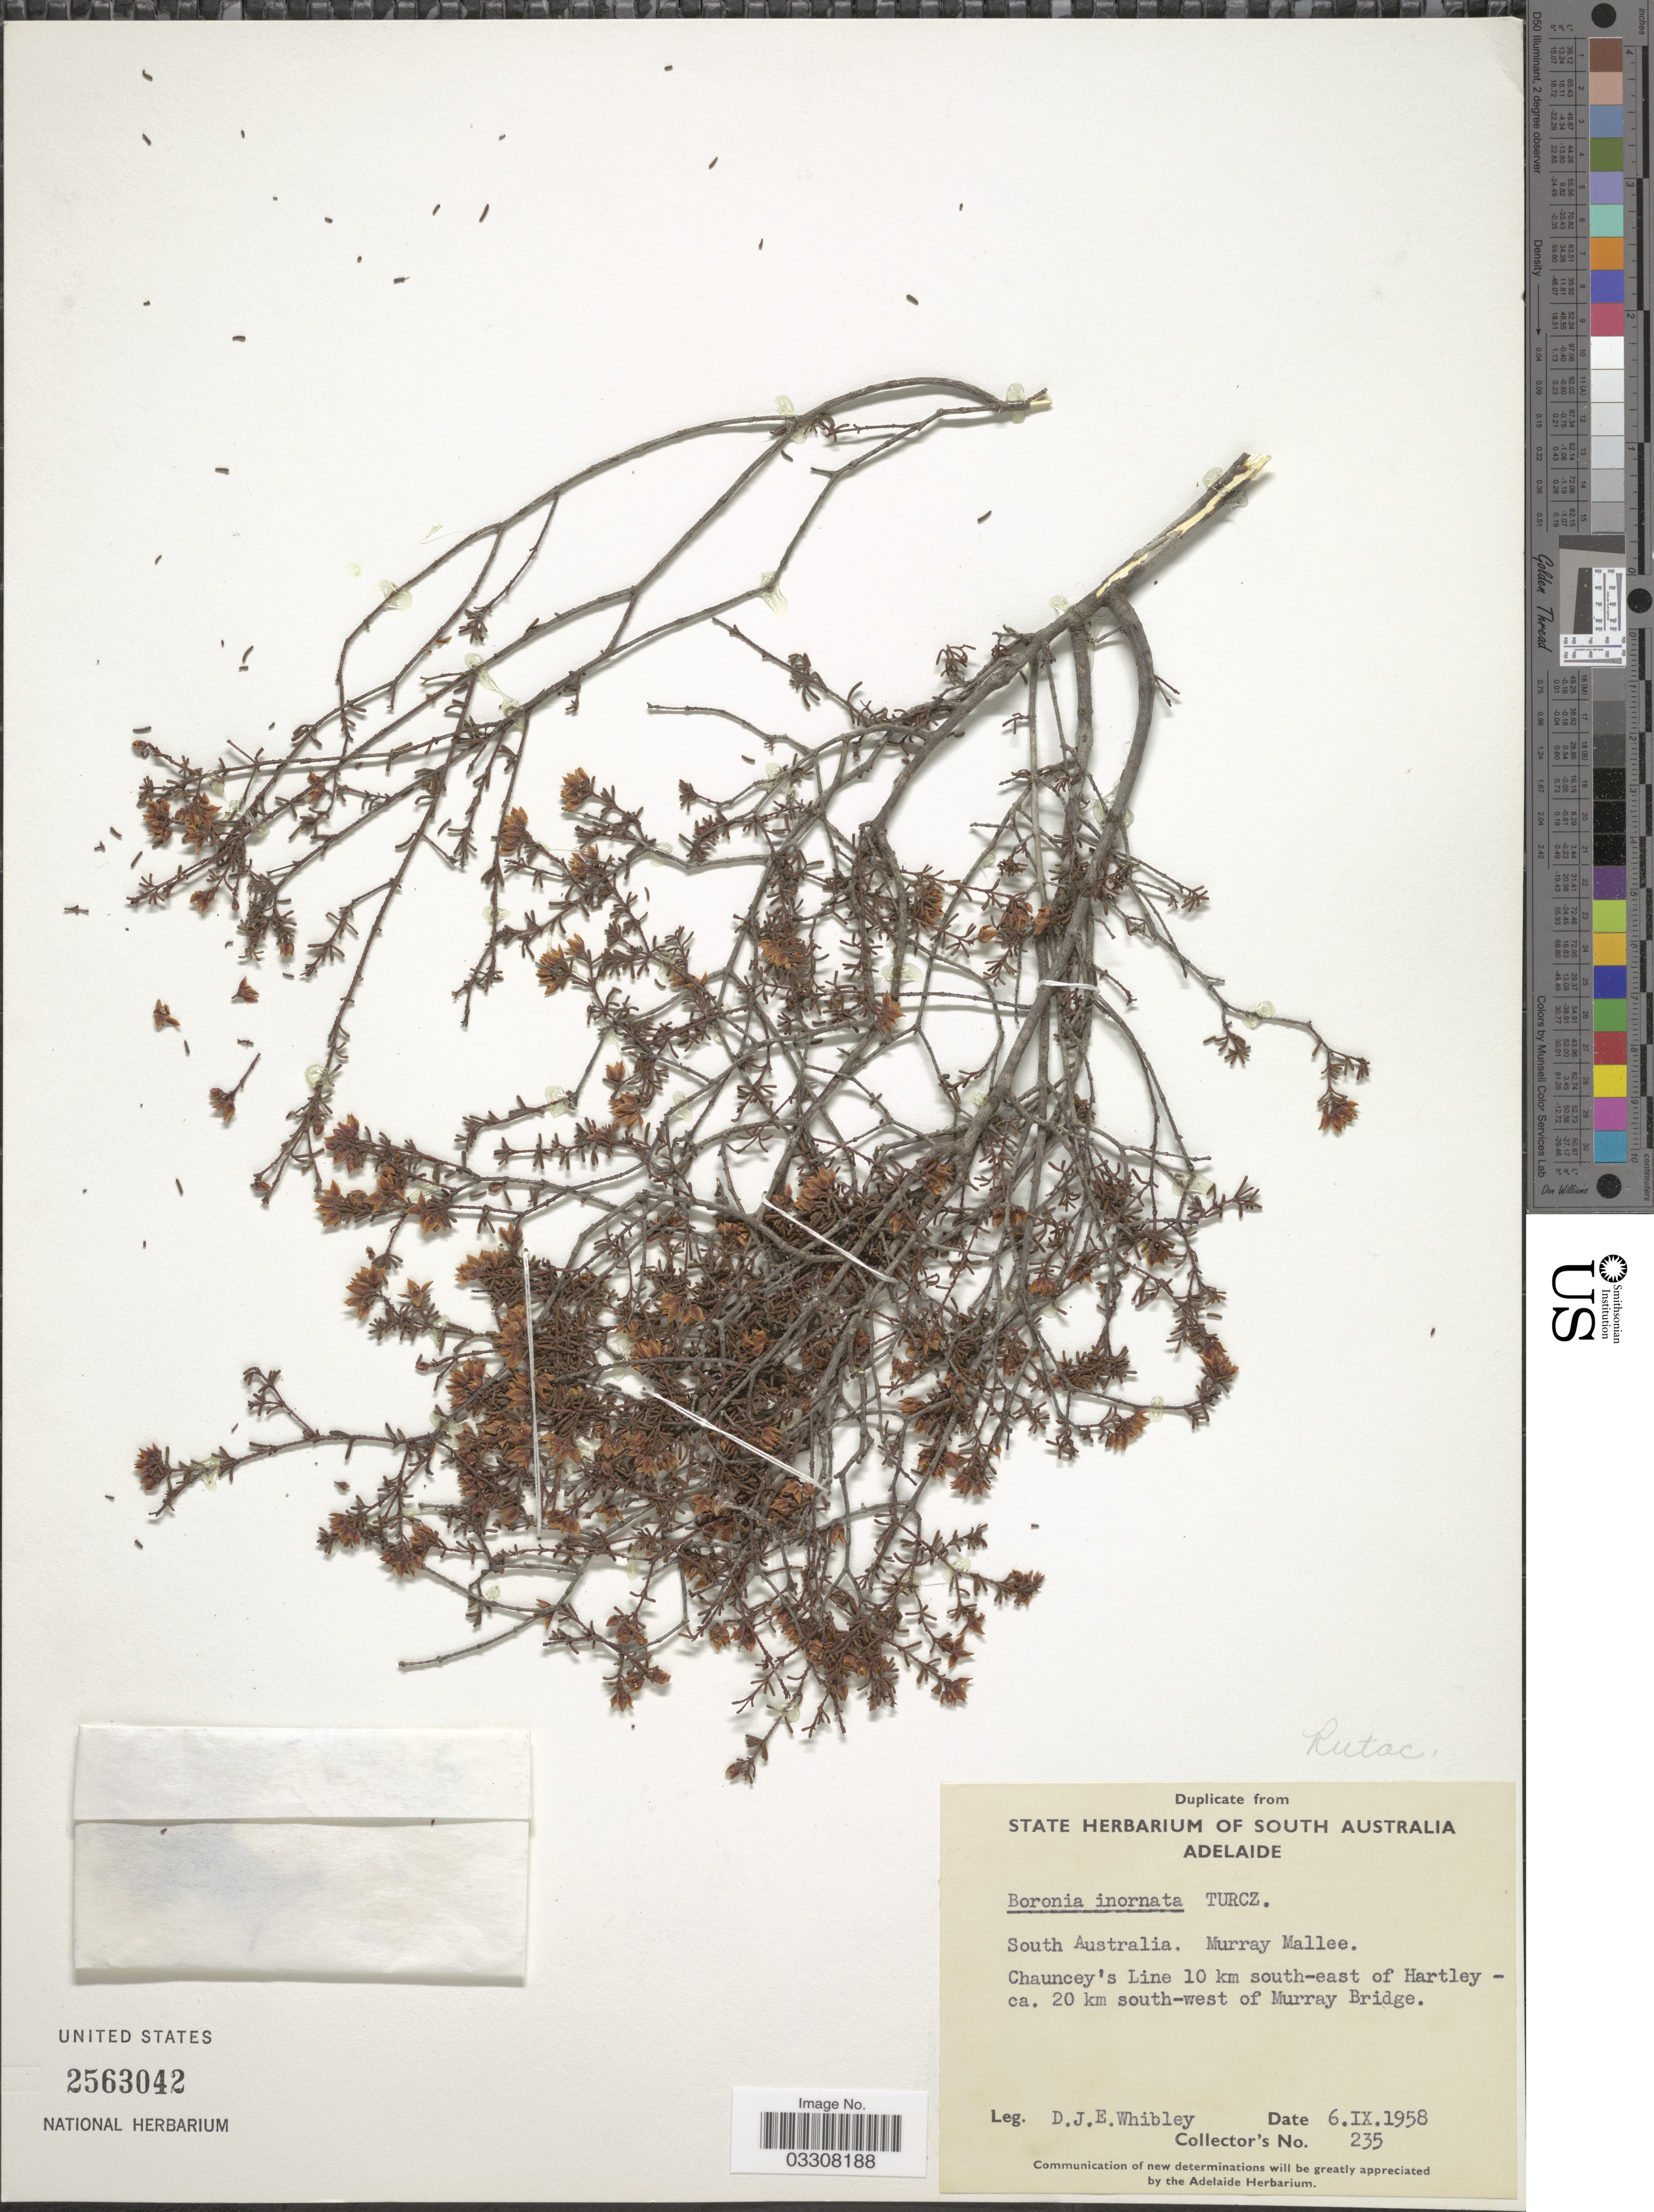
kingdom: Plantae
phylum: Tracheophyta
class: Magnoliopsida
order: Sapindales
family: Rutaceae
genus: Boronia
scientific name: Boronia inornata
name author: Turcz.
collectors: D. Whibley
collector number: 235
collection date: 1958-09-06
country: Australia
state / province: South Australia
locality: Murray Mallee. Chauncey's Line 10 km south-east of Hartley - ca. 20 km south-west of Murray Bridge.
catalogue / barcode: US 2563042